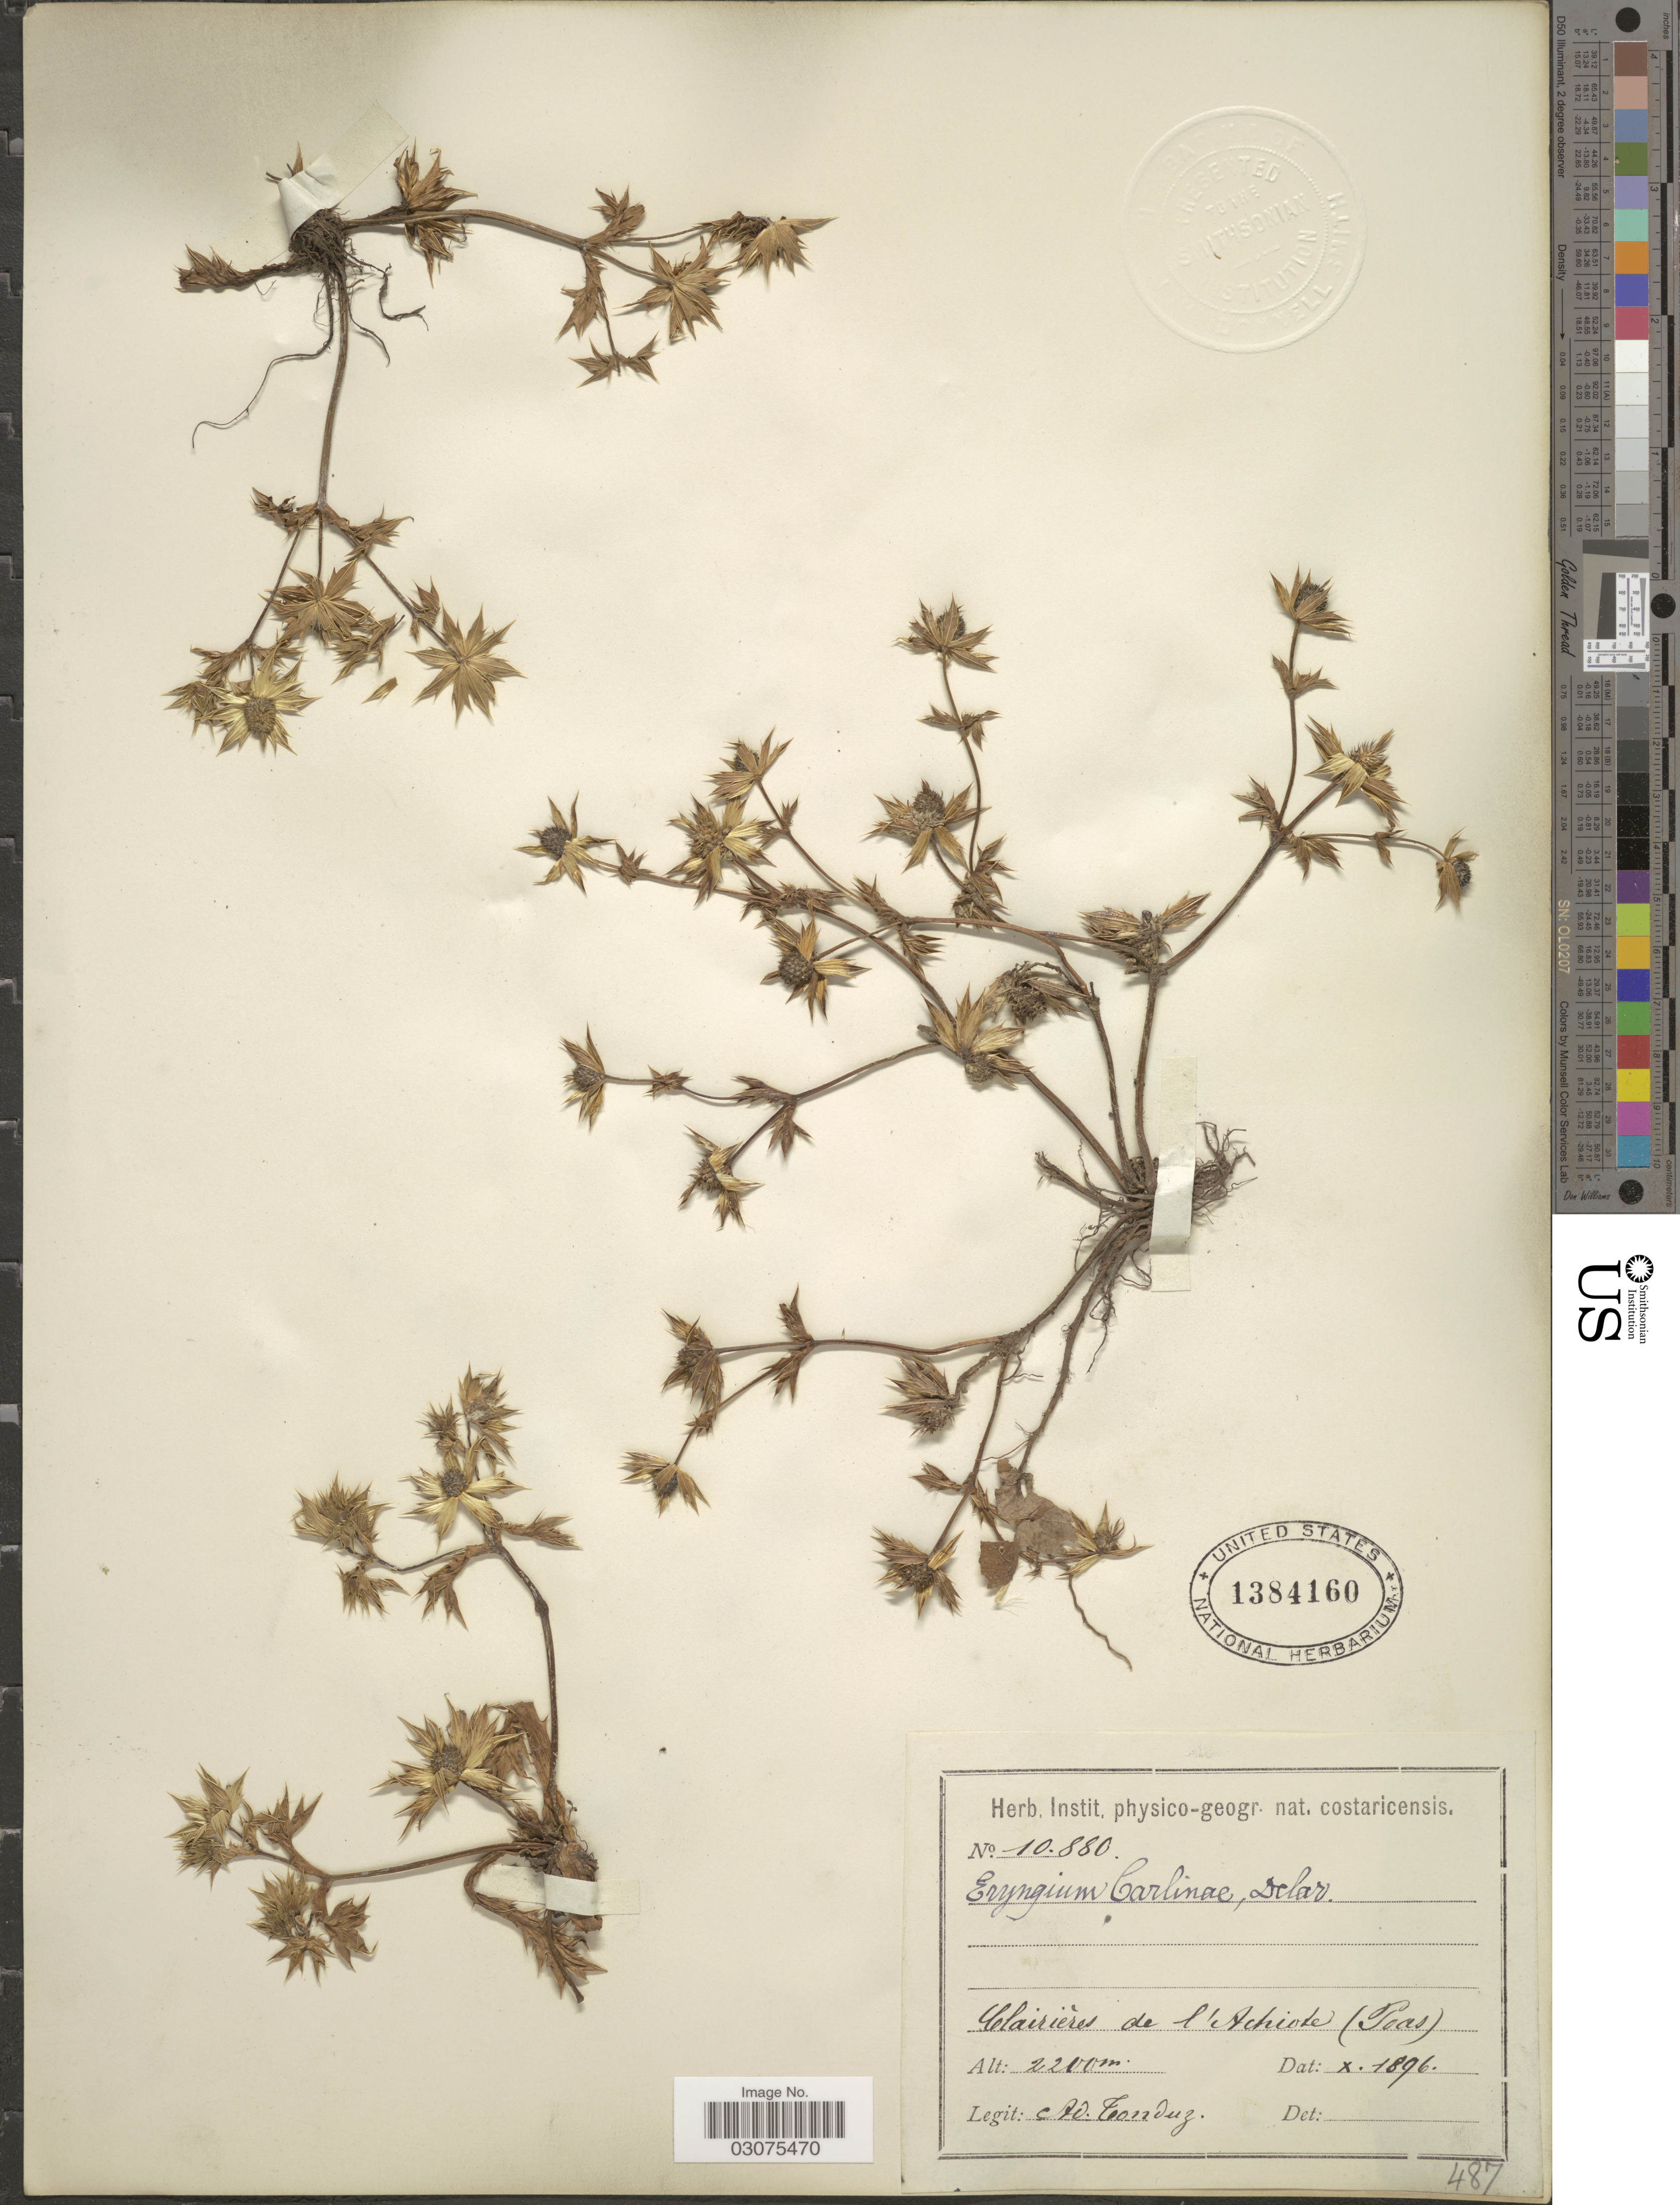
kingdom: Plantae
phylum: Tracheophyta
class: Magnoliopsida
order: Apiales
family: Apiaceae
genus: Eryngium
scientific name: Eryngium carlinae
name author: F. Delaroche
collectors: A. Tonduz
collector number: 10880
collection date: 1896-10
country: Costa Rica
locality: Clairieres de l'Achiote (Poas).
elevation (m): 2200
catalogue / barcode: US 1384160